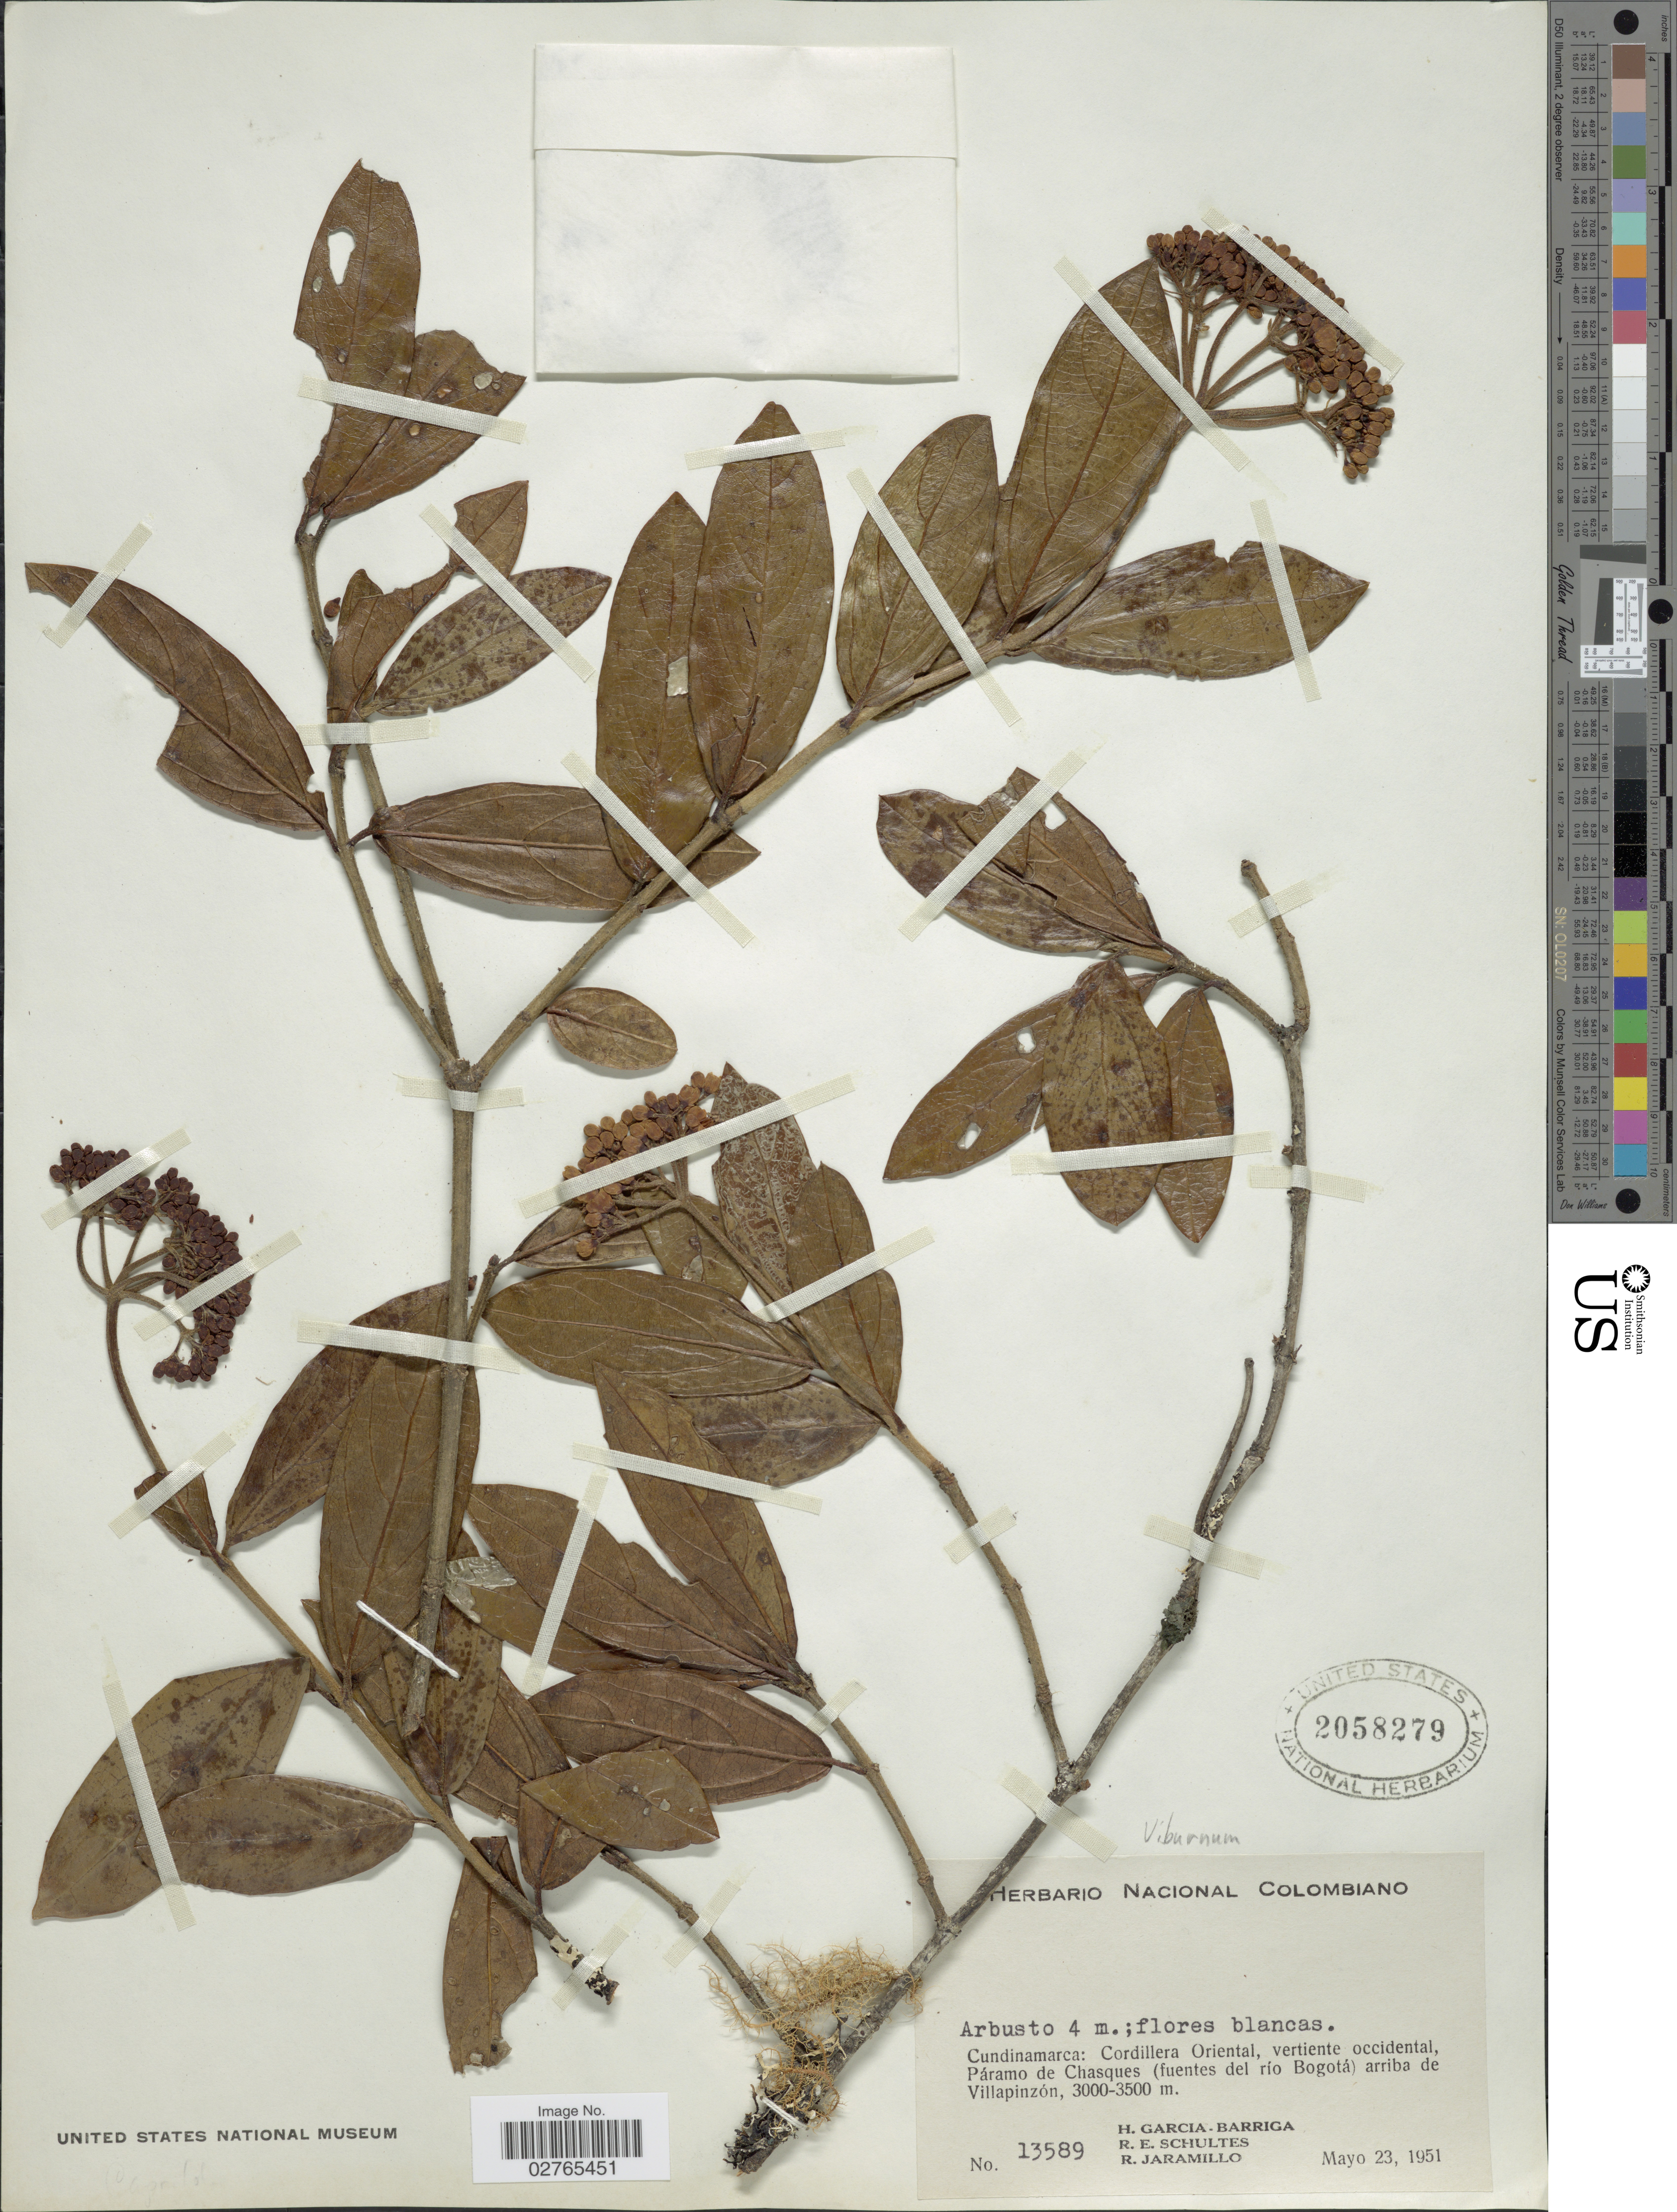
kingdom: Plantae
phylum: Tracheophyta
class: Magnoliopsida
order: Dipsacales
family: Viburnaceae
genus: Viburnum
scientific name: Viburnum sp.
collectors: H. García Barriga, R. E. Schultes & R. Jaramillo M.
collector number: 13589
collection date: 1951-05-23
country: Colombia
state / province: Cundinamarca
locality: Cundinamarca: Cordillera Oriental, vertiente occidental, Páramo de Chasques (fuentes del río Bogotá) arriba de Villapinzón.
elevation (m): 3000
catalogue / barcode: US 2058279